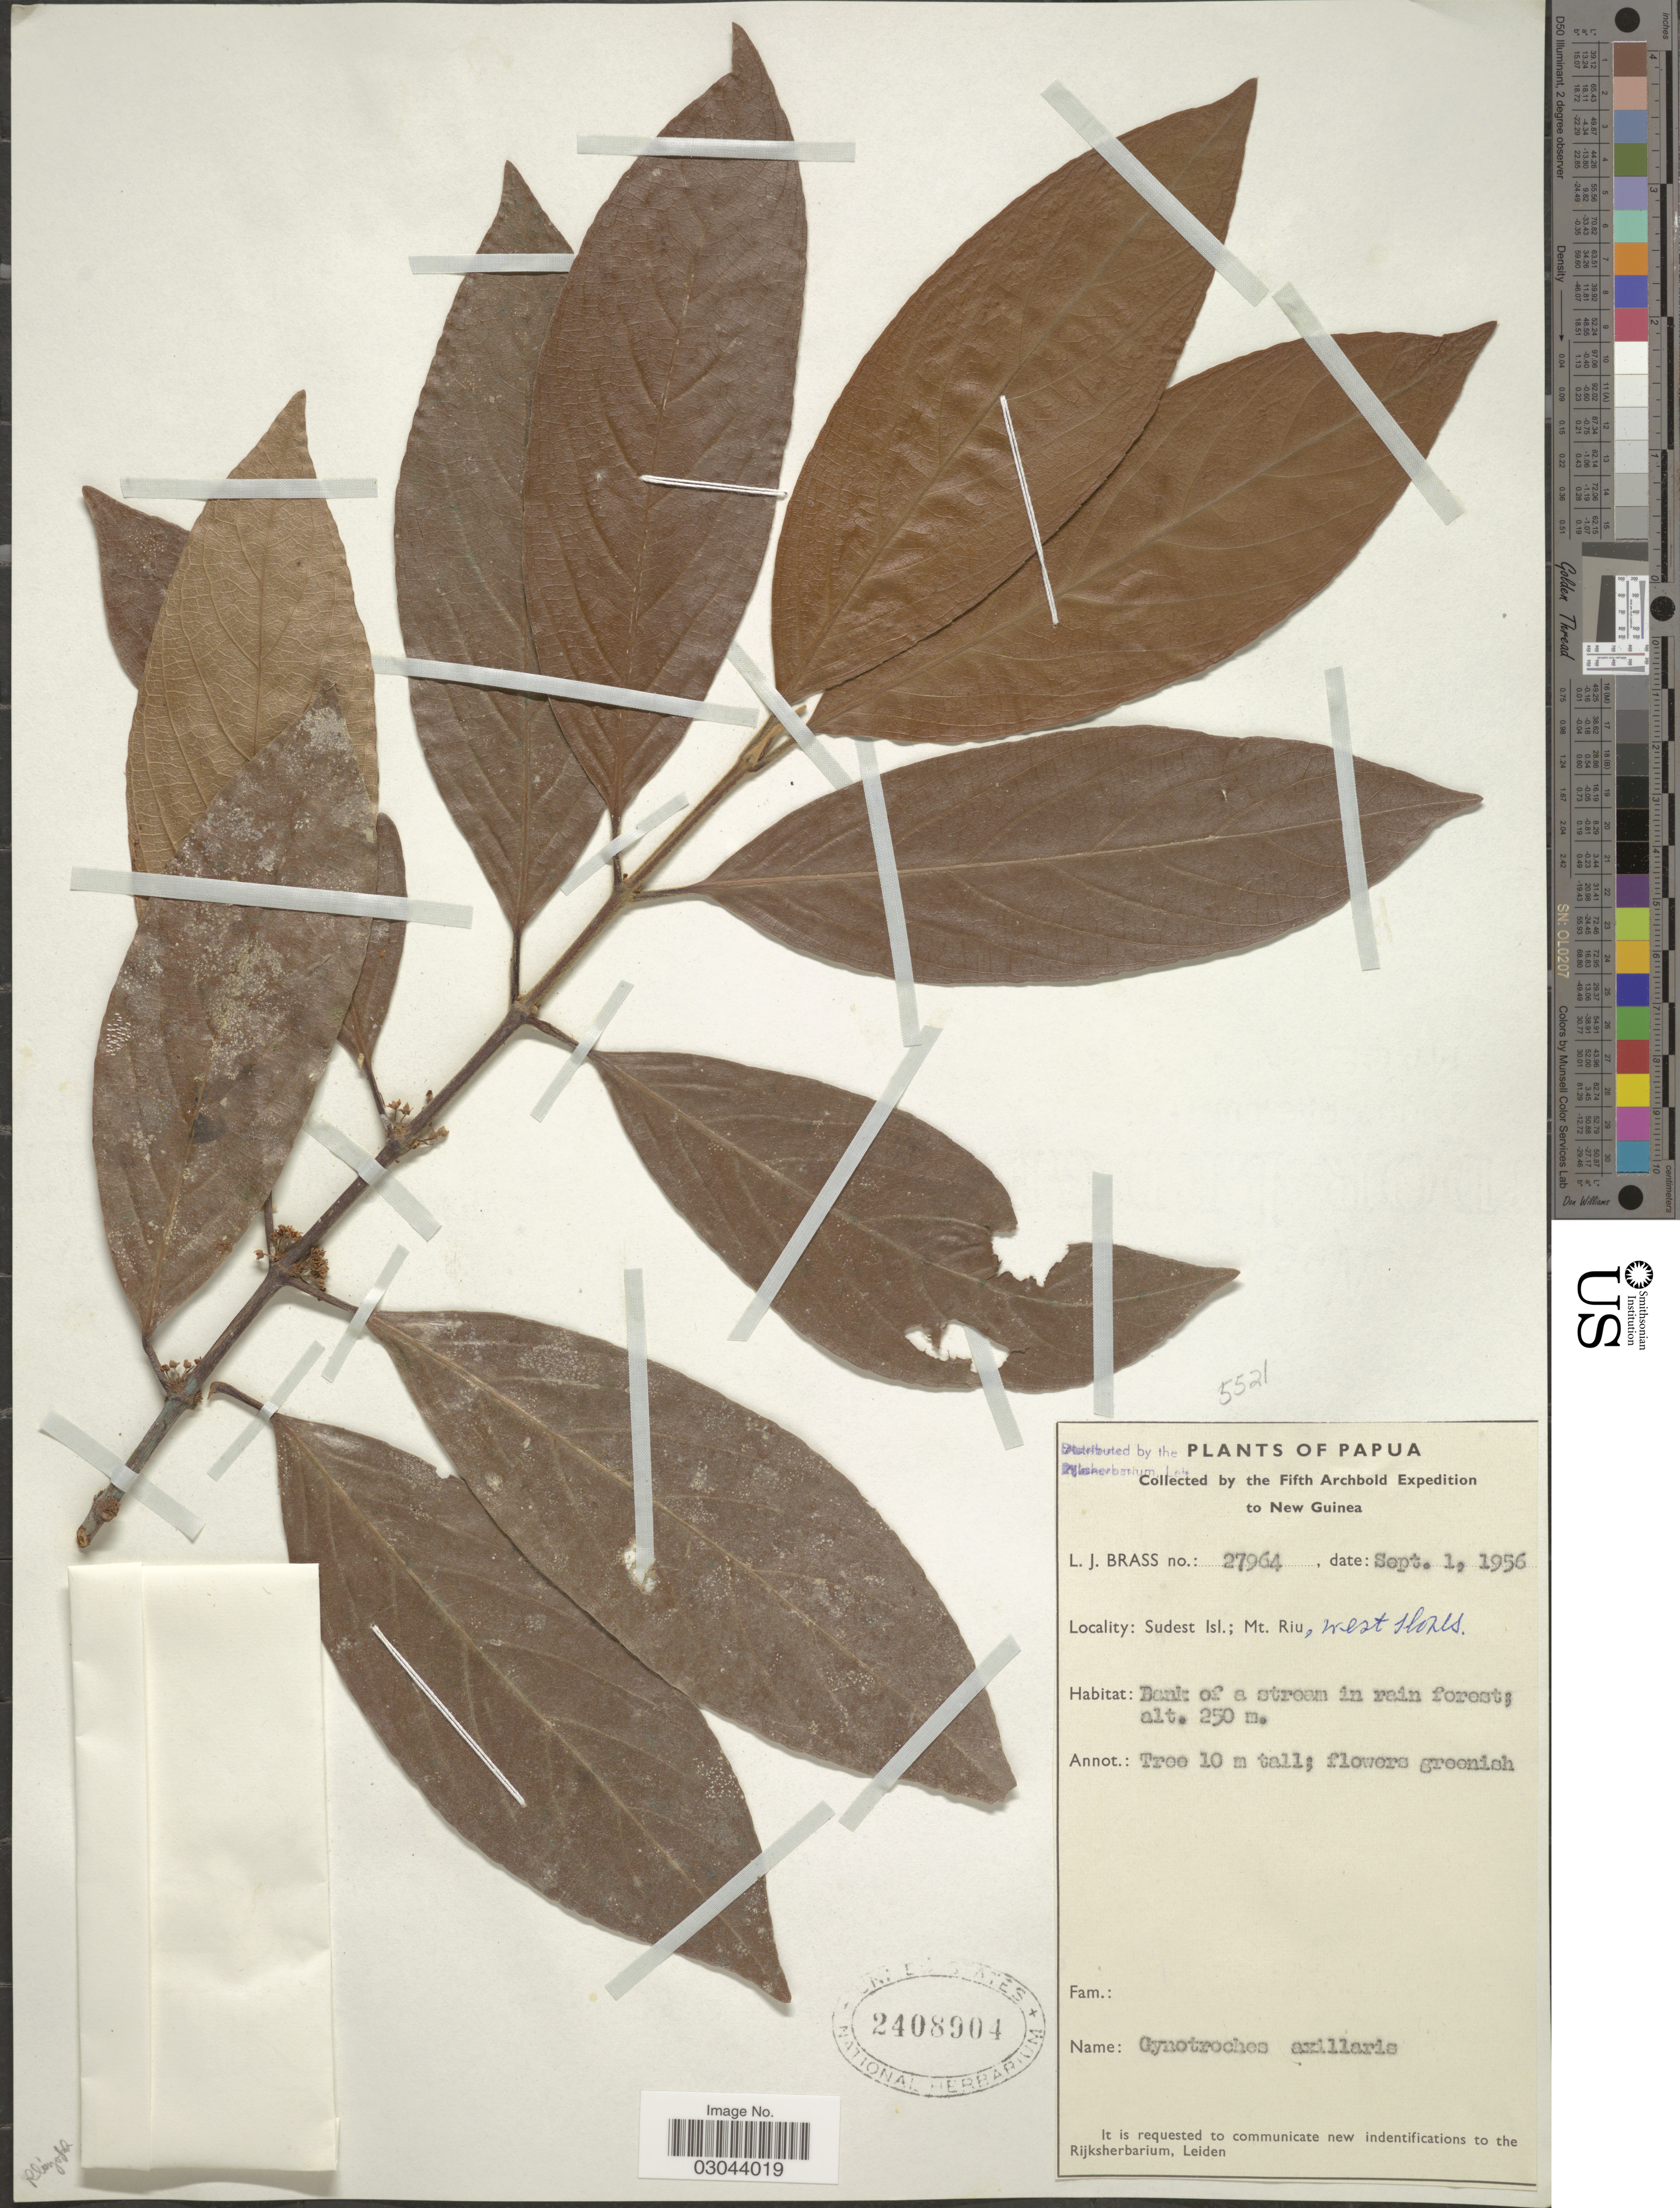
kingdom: Plantae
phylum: Tracheophyta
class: Magnoliopsida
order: Malpighiales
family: Rhizophoraceae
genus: Gynotroches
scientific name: Gynotroches axillaris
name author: Blume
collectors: L. J. Brass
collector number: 27964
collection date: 1956-09-01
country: Papua New Guinea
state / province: Milne Bay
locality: New Guinea. Sudest Isl.; Mt. Riu, west slopes.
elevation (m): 250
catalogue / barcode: US 2408904